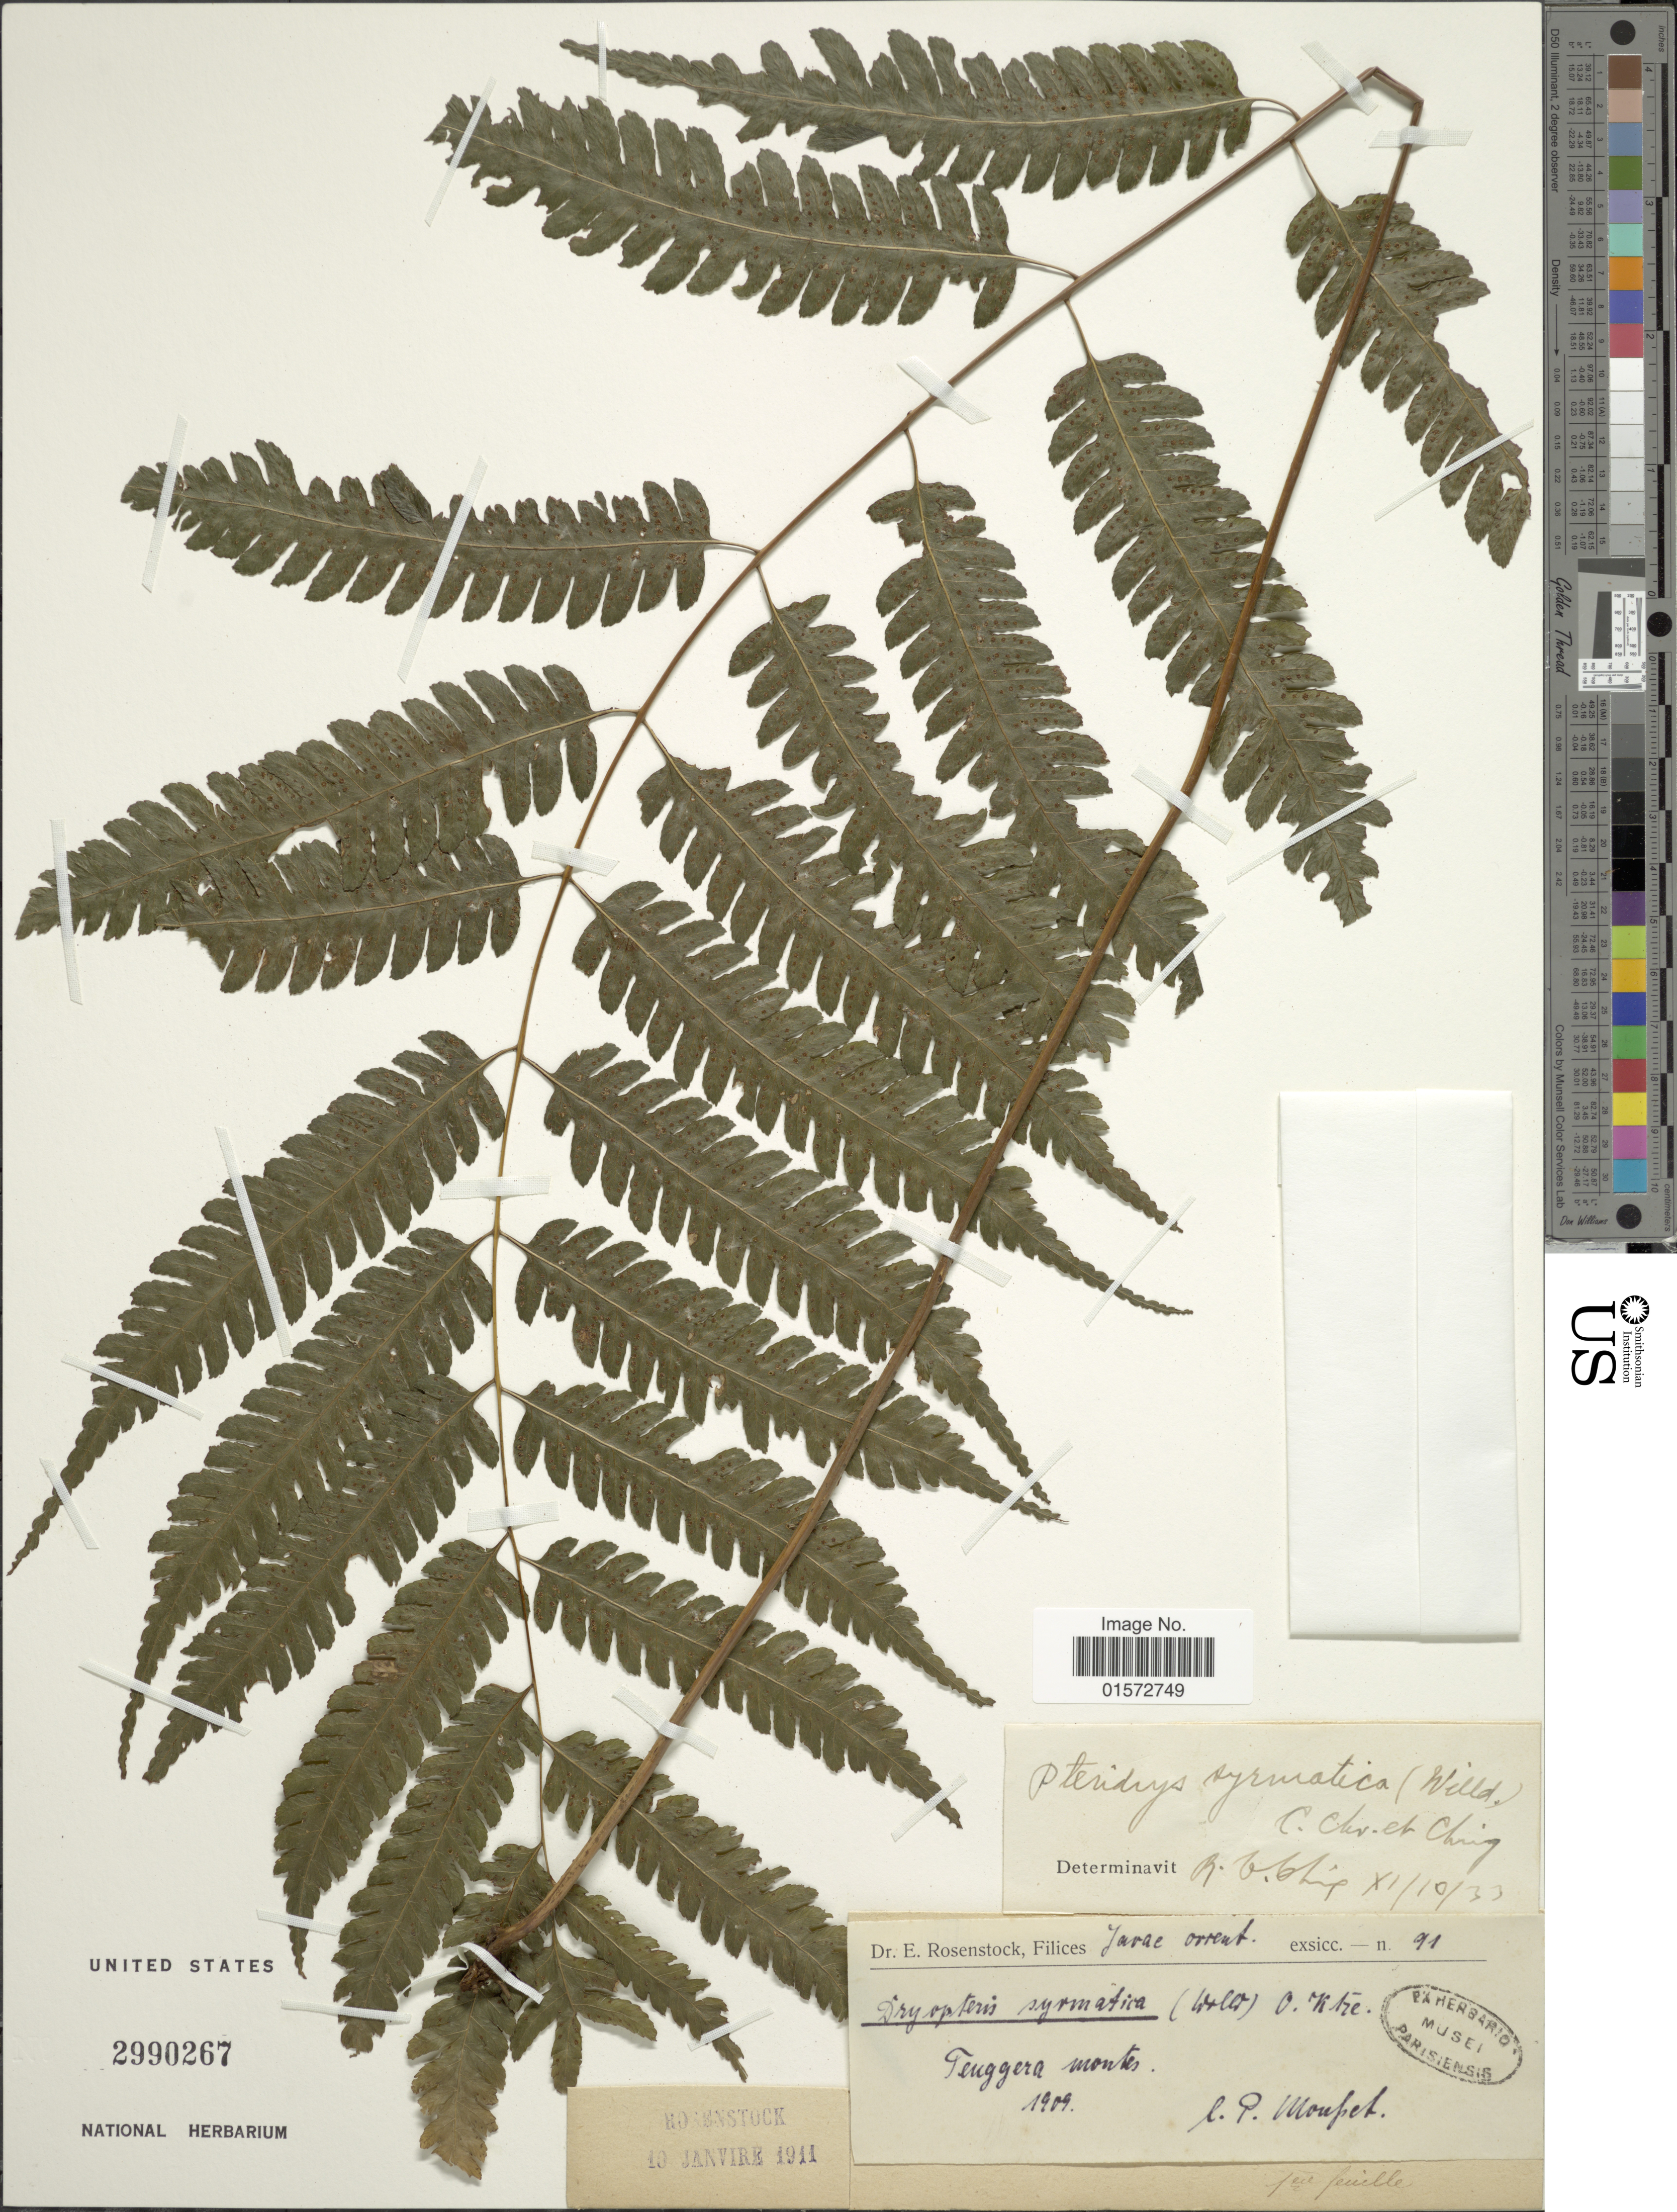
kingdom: Plantae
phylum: Tracheophyta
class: Polypodiopsida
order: Polypodiales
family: Tectariaceae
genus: Pteridrys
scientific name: Pteridrys syrmatica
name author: (Willd.) C. Chr. & Ching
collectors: J. Mousset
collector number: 91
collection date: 1909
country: Indonesia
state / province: Java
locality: Tenggera Montes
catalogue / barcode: US 2990267